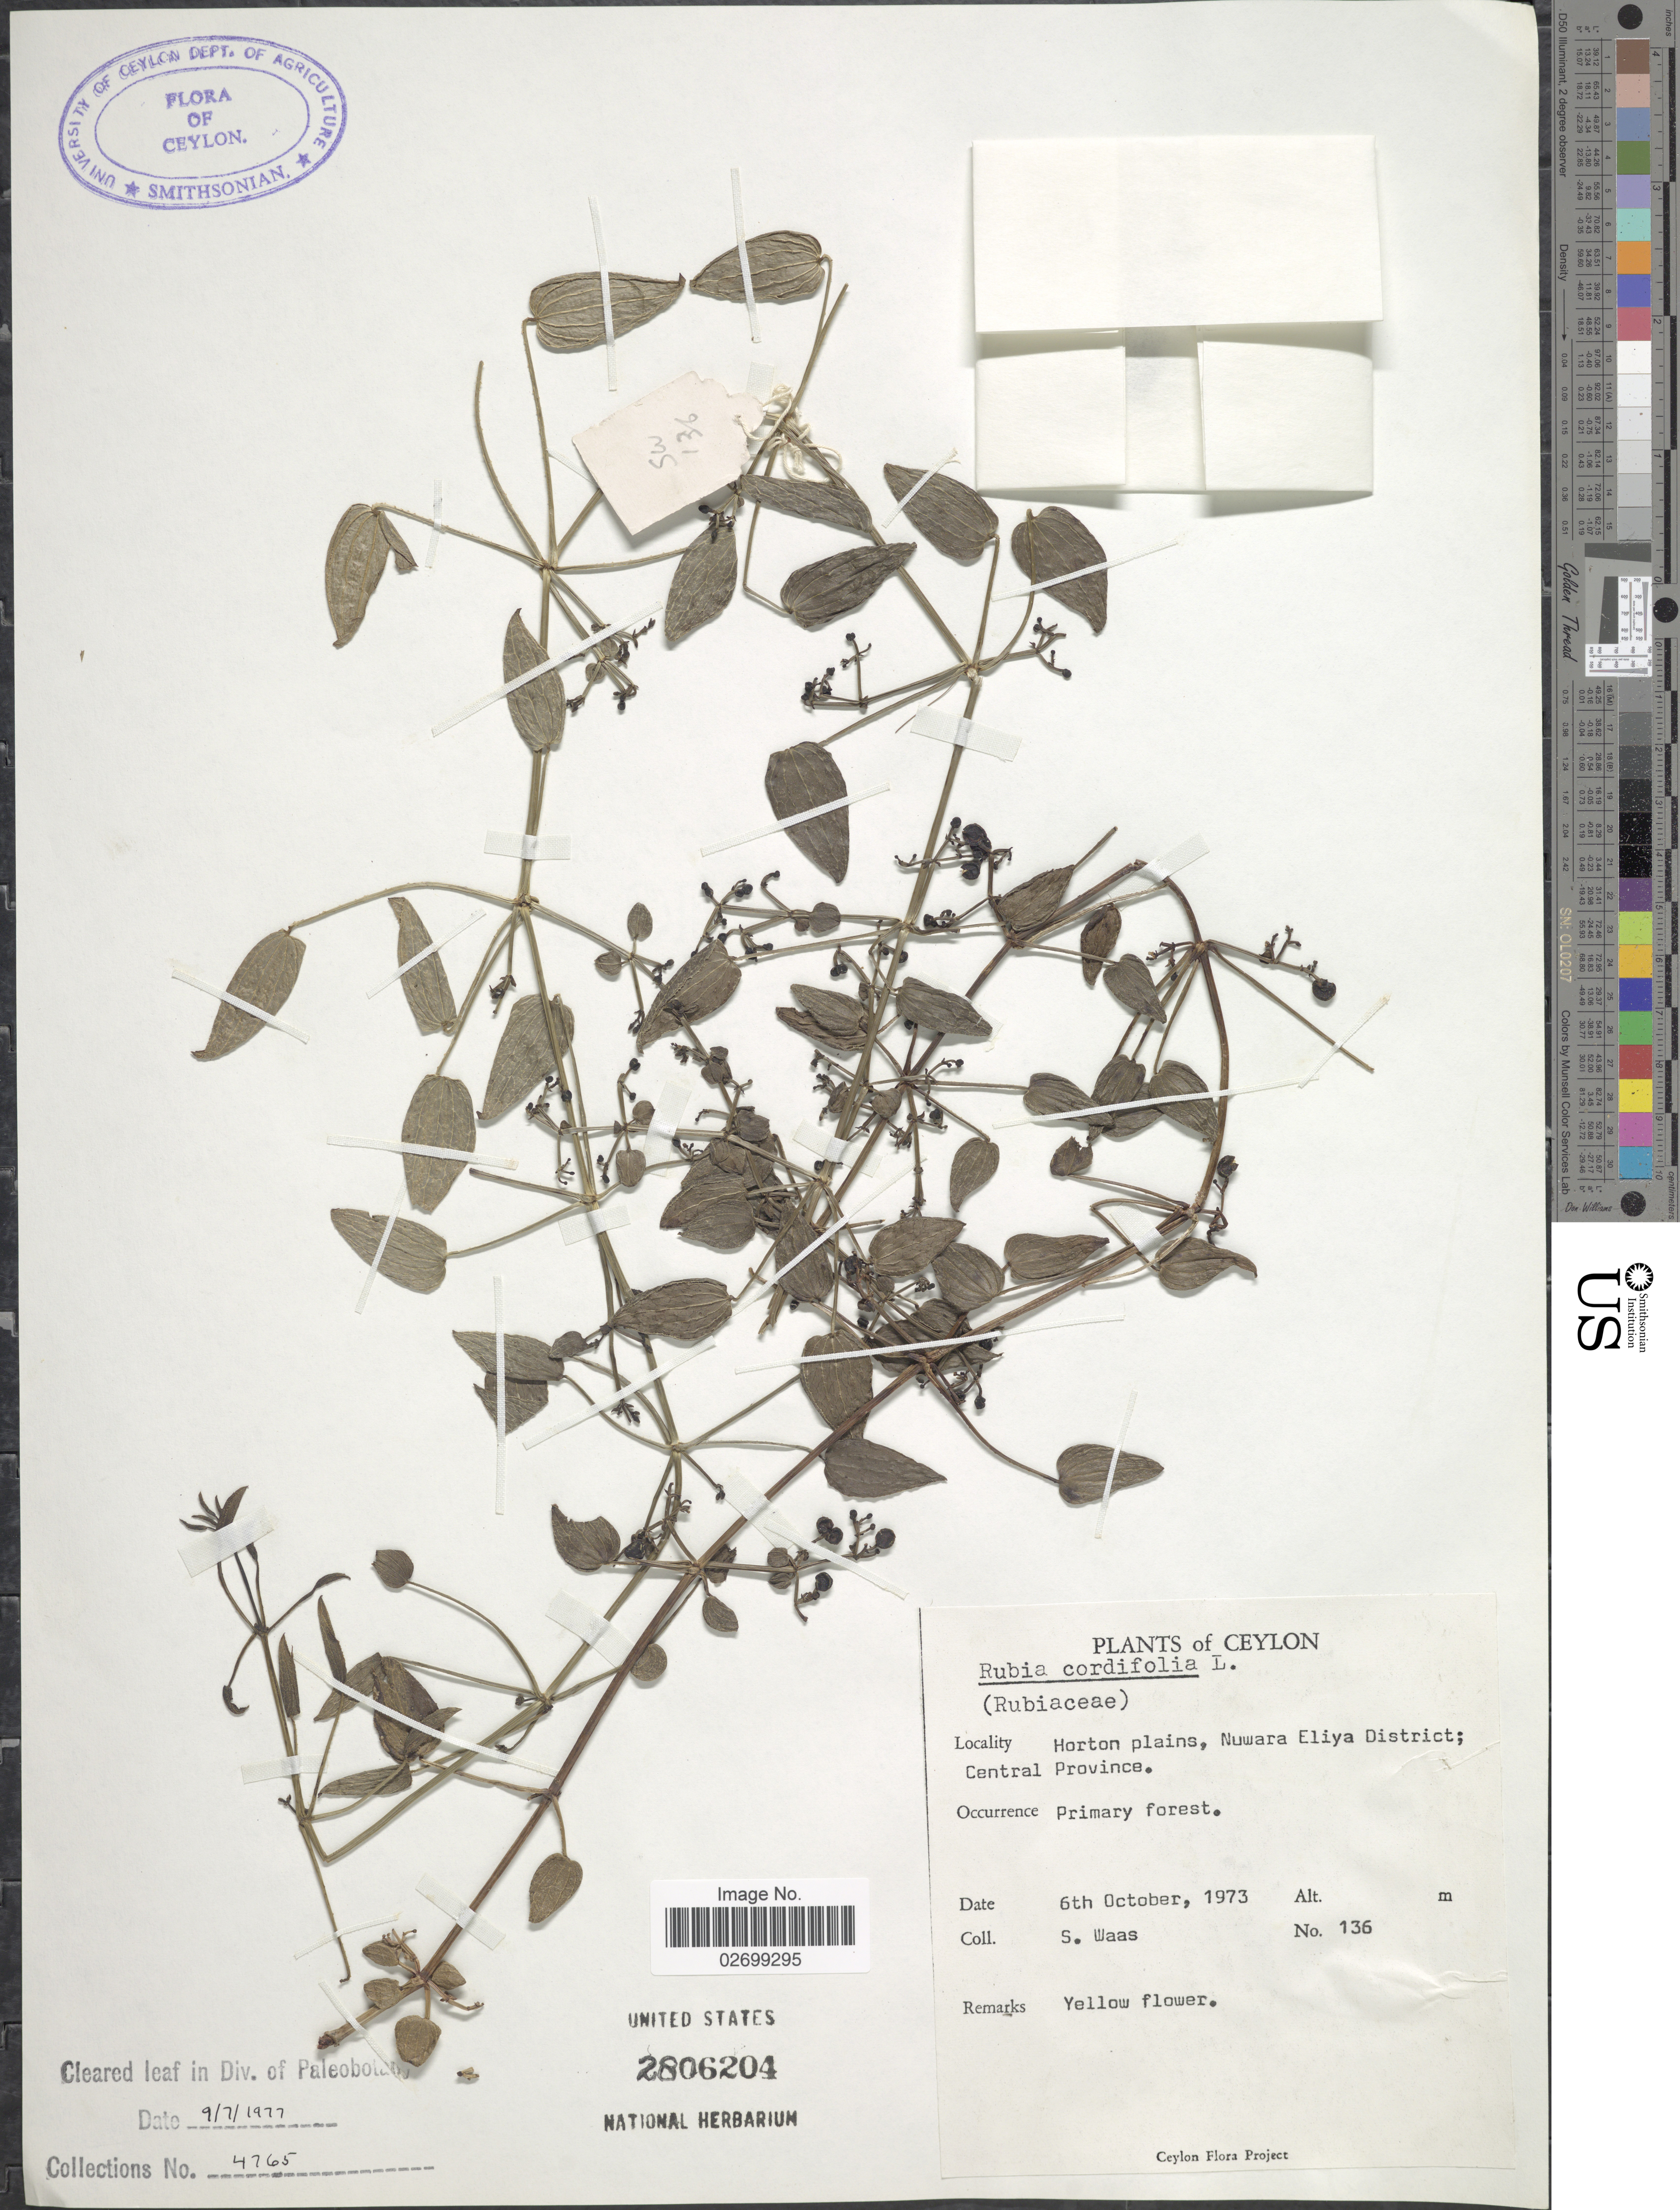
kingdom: Plantae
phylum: Tracheophyta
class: Magnoliopsida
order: Gentianales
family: Rubiaceae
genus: Rubia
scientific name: Rubia cordifolia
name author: L.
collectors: S. Waas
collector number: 136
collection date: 1973-10-06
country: Sri Lanka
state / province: Central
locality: Ceylon, Horton Plains, Nuwara Eliya District; primary forest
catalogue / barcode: US 2806204